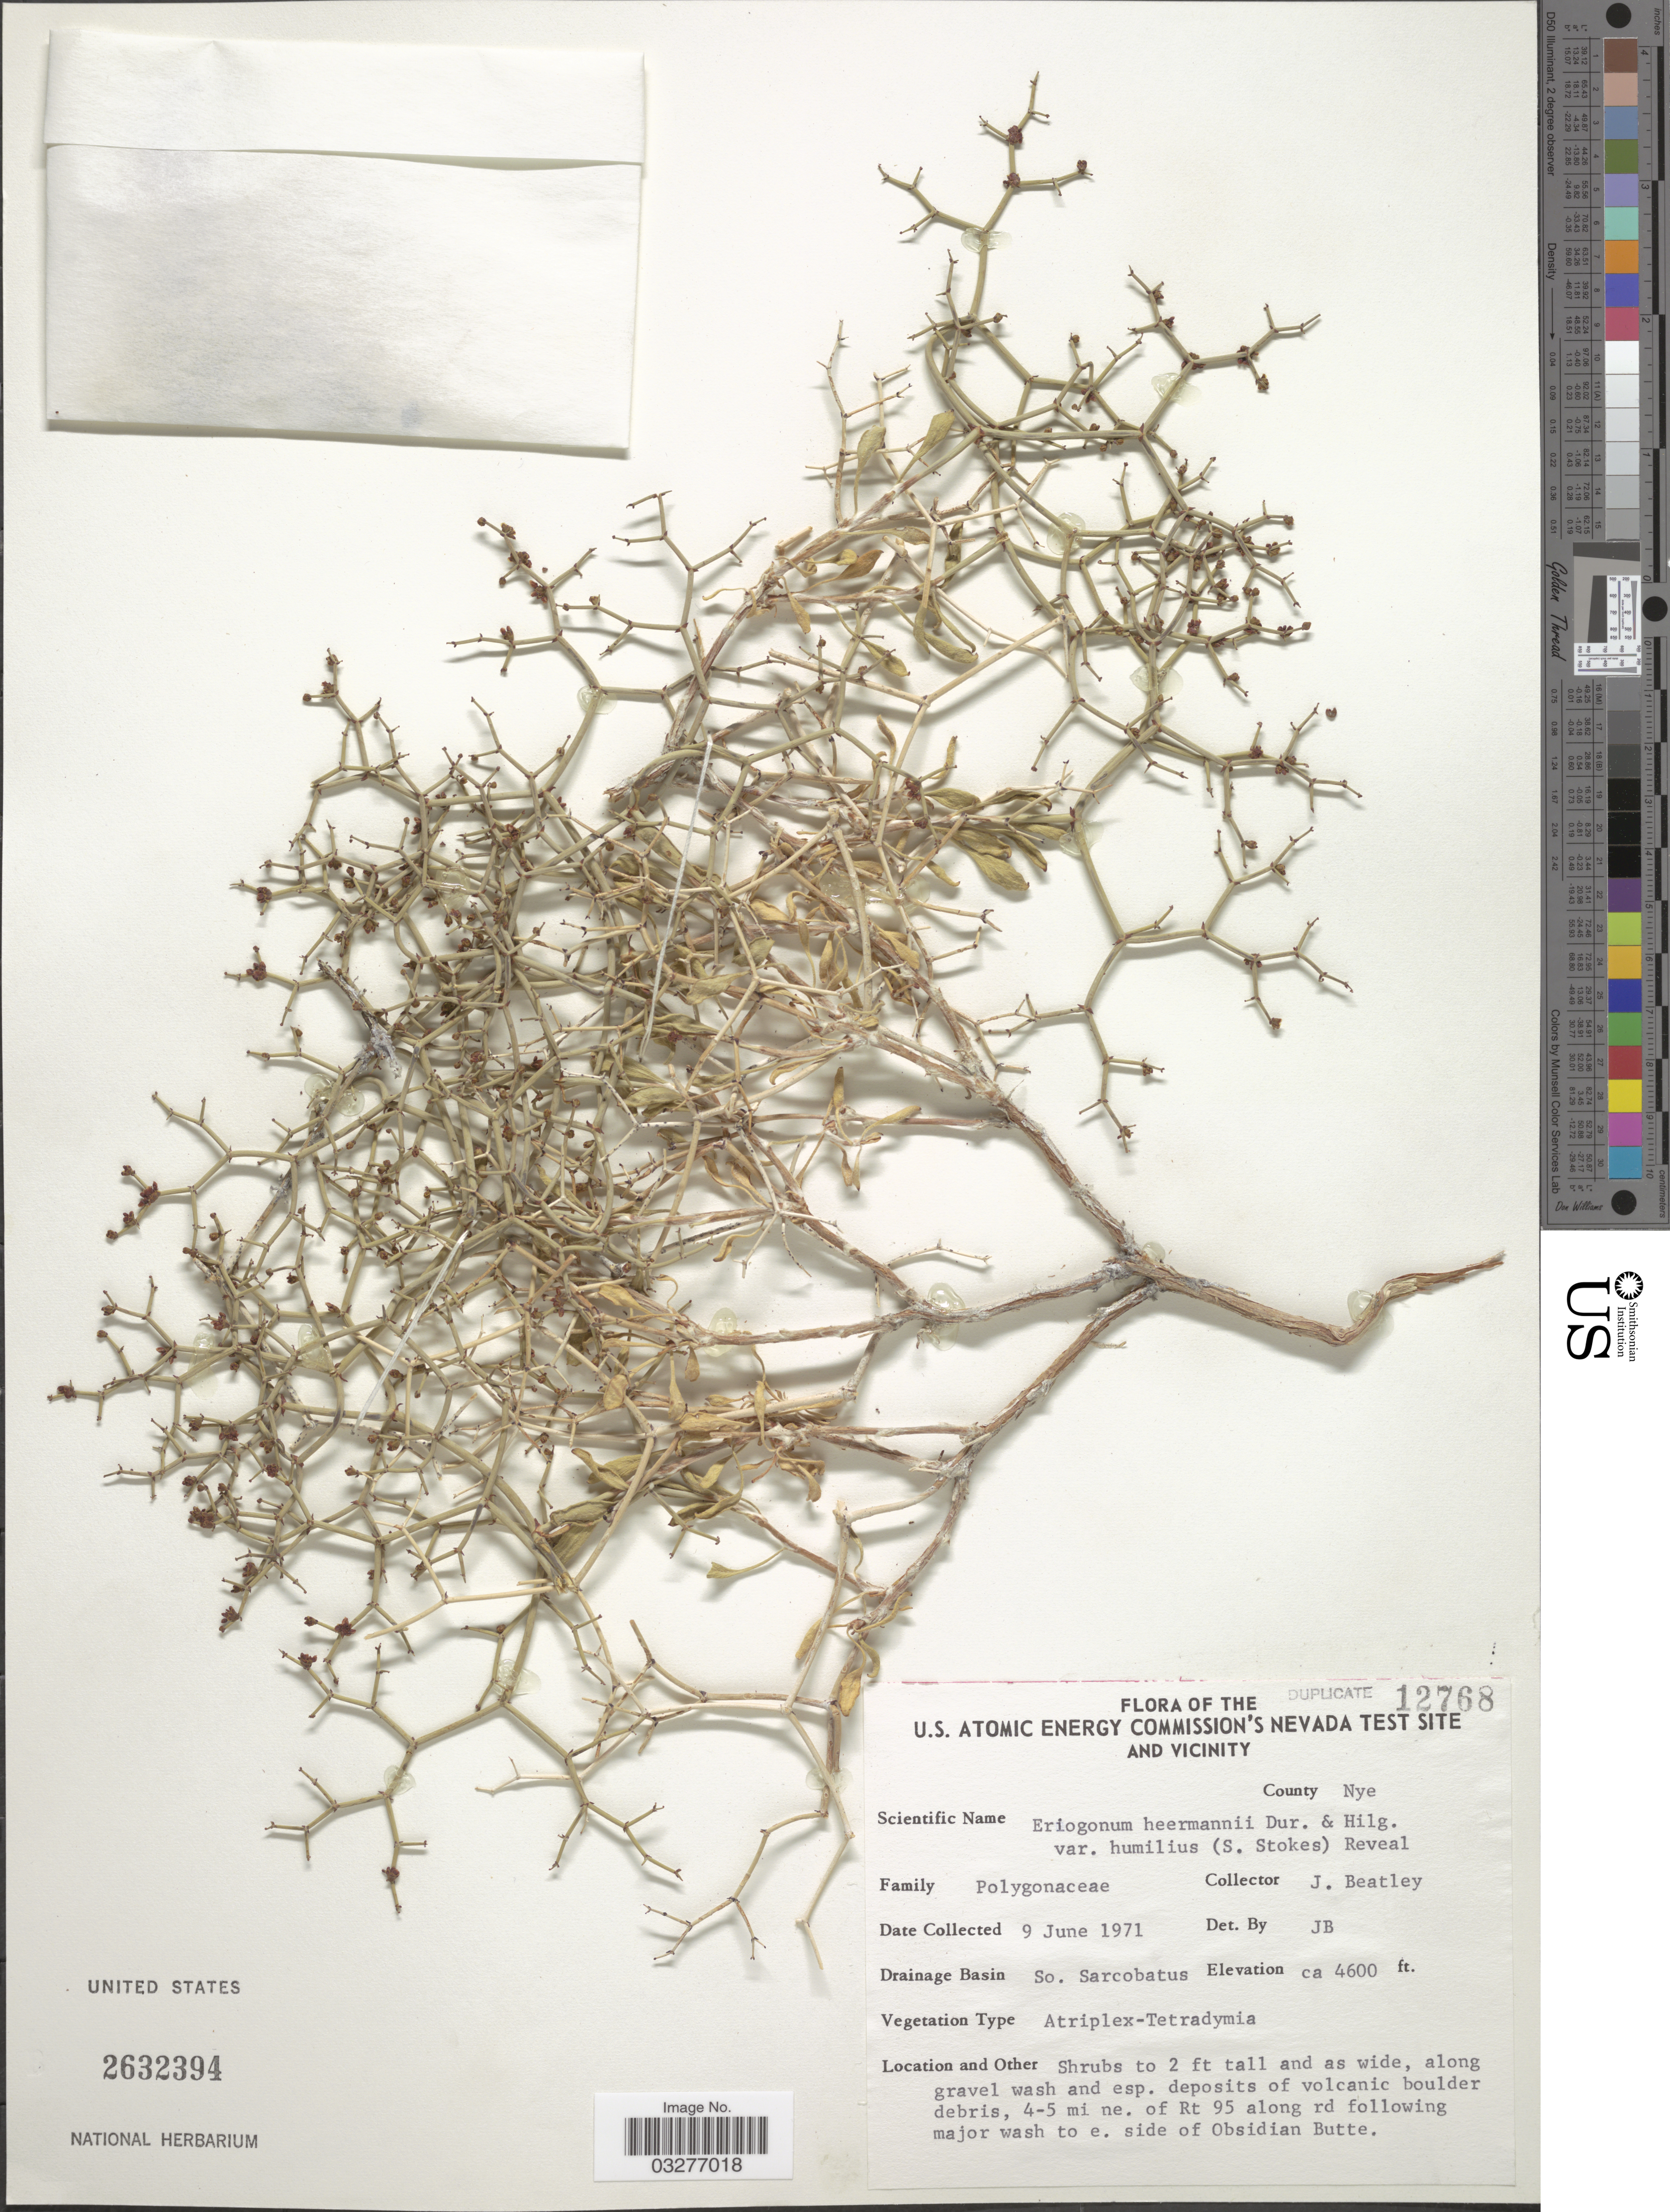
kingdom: Plantae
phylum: Tracheophyta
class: Magnoliopsida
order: Caryophyllales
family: Polygonaceae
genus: Eriogonum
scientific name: Eriogonum heermannii var. humilius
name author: (S. Stokes) Reveal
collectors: J. C. Beatley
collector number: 12768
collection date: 1971-06-09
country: United States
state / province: Nevada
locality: U.S. Atomic Energy Commission's Nevada Test Site and Vicinity. County Nye. Drainage Basin So. Sacrobatus. Along gravel wash and esp. deposits of volcanic boulder debris, 4-5 mi ne. of Rt 95 along rd following major wash to e. side of Obsidian Butte.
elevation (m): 1402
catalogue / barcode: US 2632394